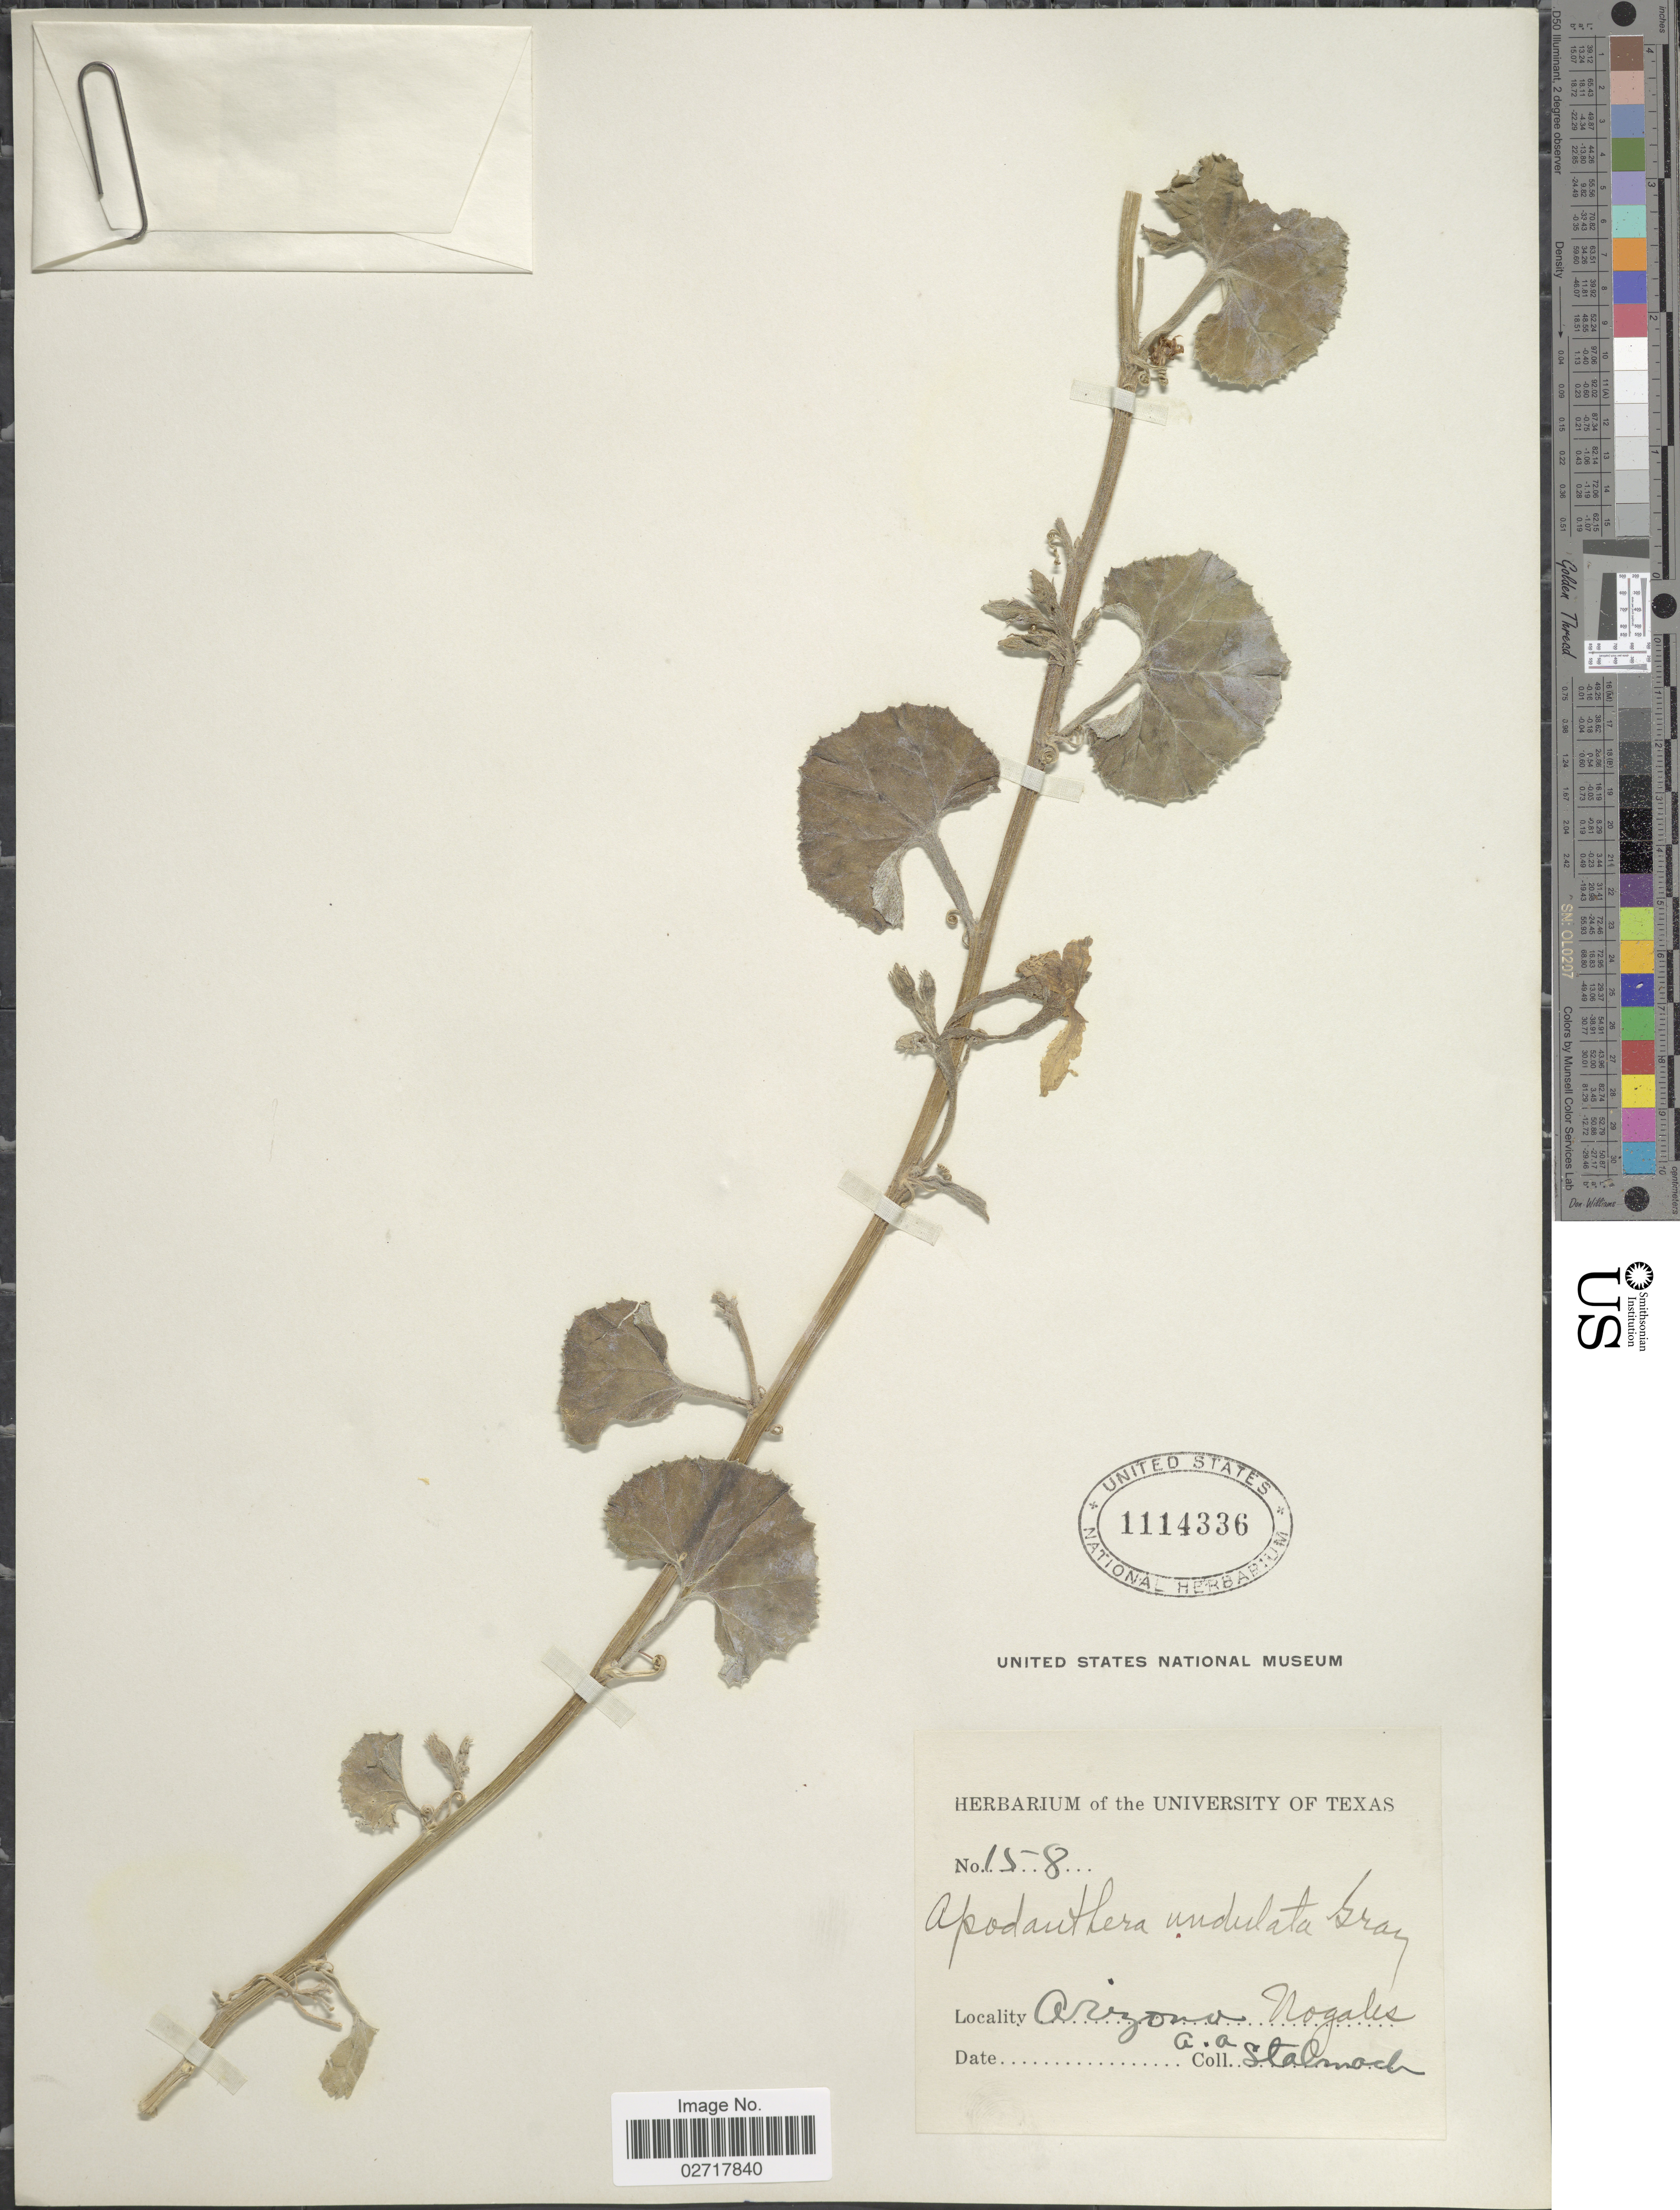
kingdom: Plantae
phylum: Tracheophyta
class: Magnoliopsida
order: Cucurbitales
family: Cucurbitaceae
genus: Apodanthera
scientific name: Apodanthera undulata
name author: A. Gray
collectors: A. Stalmach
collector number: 158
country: United States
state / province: Arizona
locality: Nogales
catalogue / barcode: US 1114336